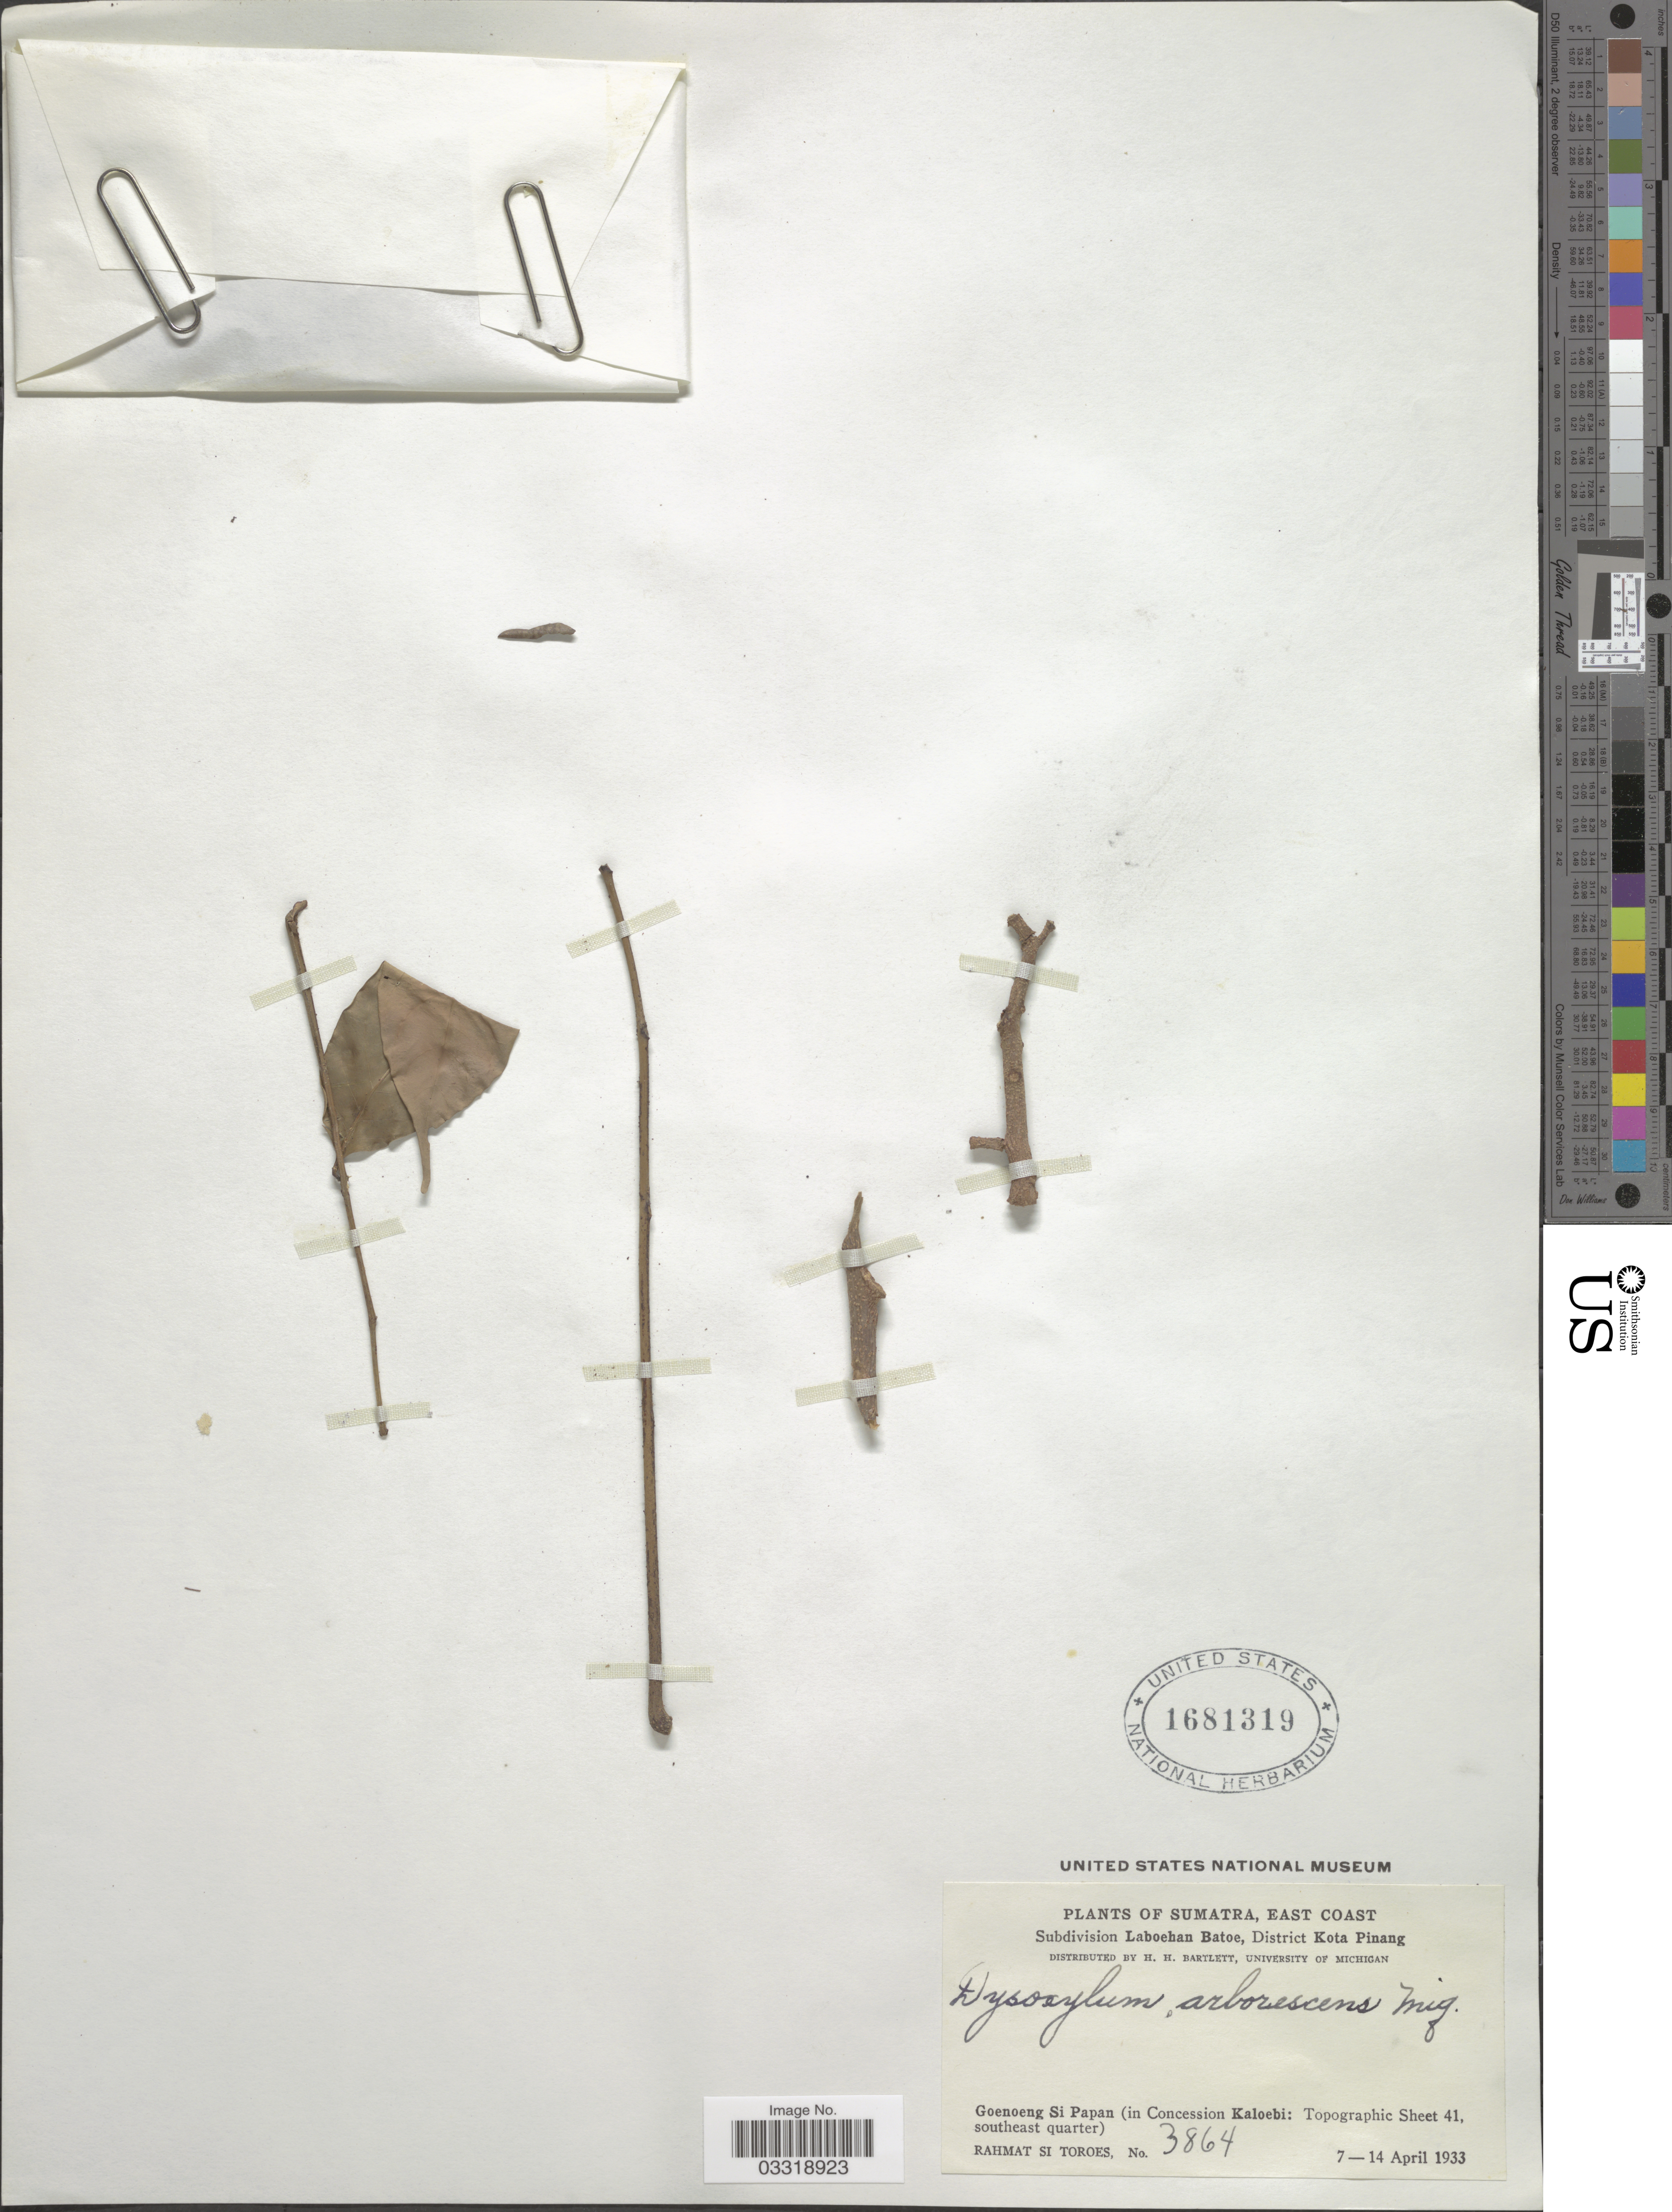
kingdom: Plantae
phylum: Tracheophyta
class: Magnoliopsida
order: Sapindales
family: Meliaceae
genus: Goniocheton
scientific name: Goniocheton arborescens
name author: Blume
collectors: Rahmat Si Boeea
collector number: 3864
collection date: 1933-04-07/1933-04-14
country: Indonesia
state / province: Sumatra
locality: East Coast. Subdivision Laboehan Batoe, District Kota Pinang. Goenoeng Si Papan (in Concession Kaloebi: Topographic Sheet 41, southeast quarter).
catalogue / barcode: US 1681319